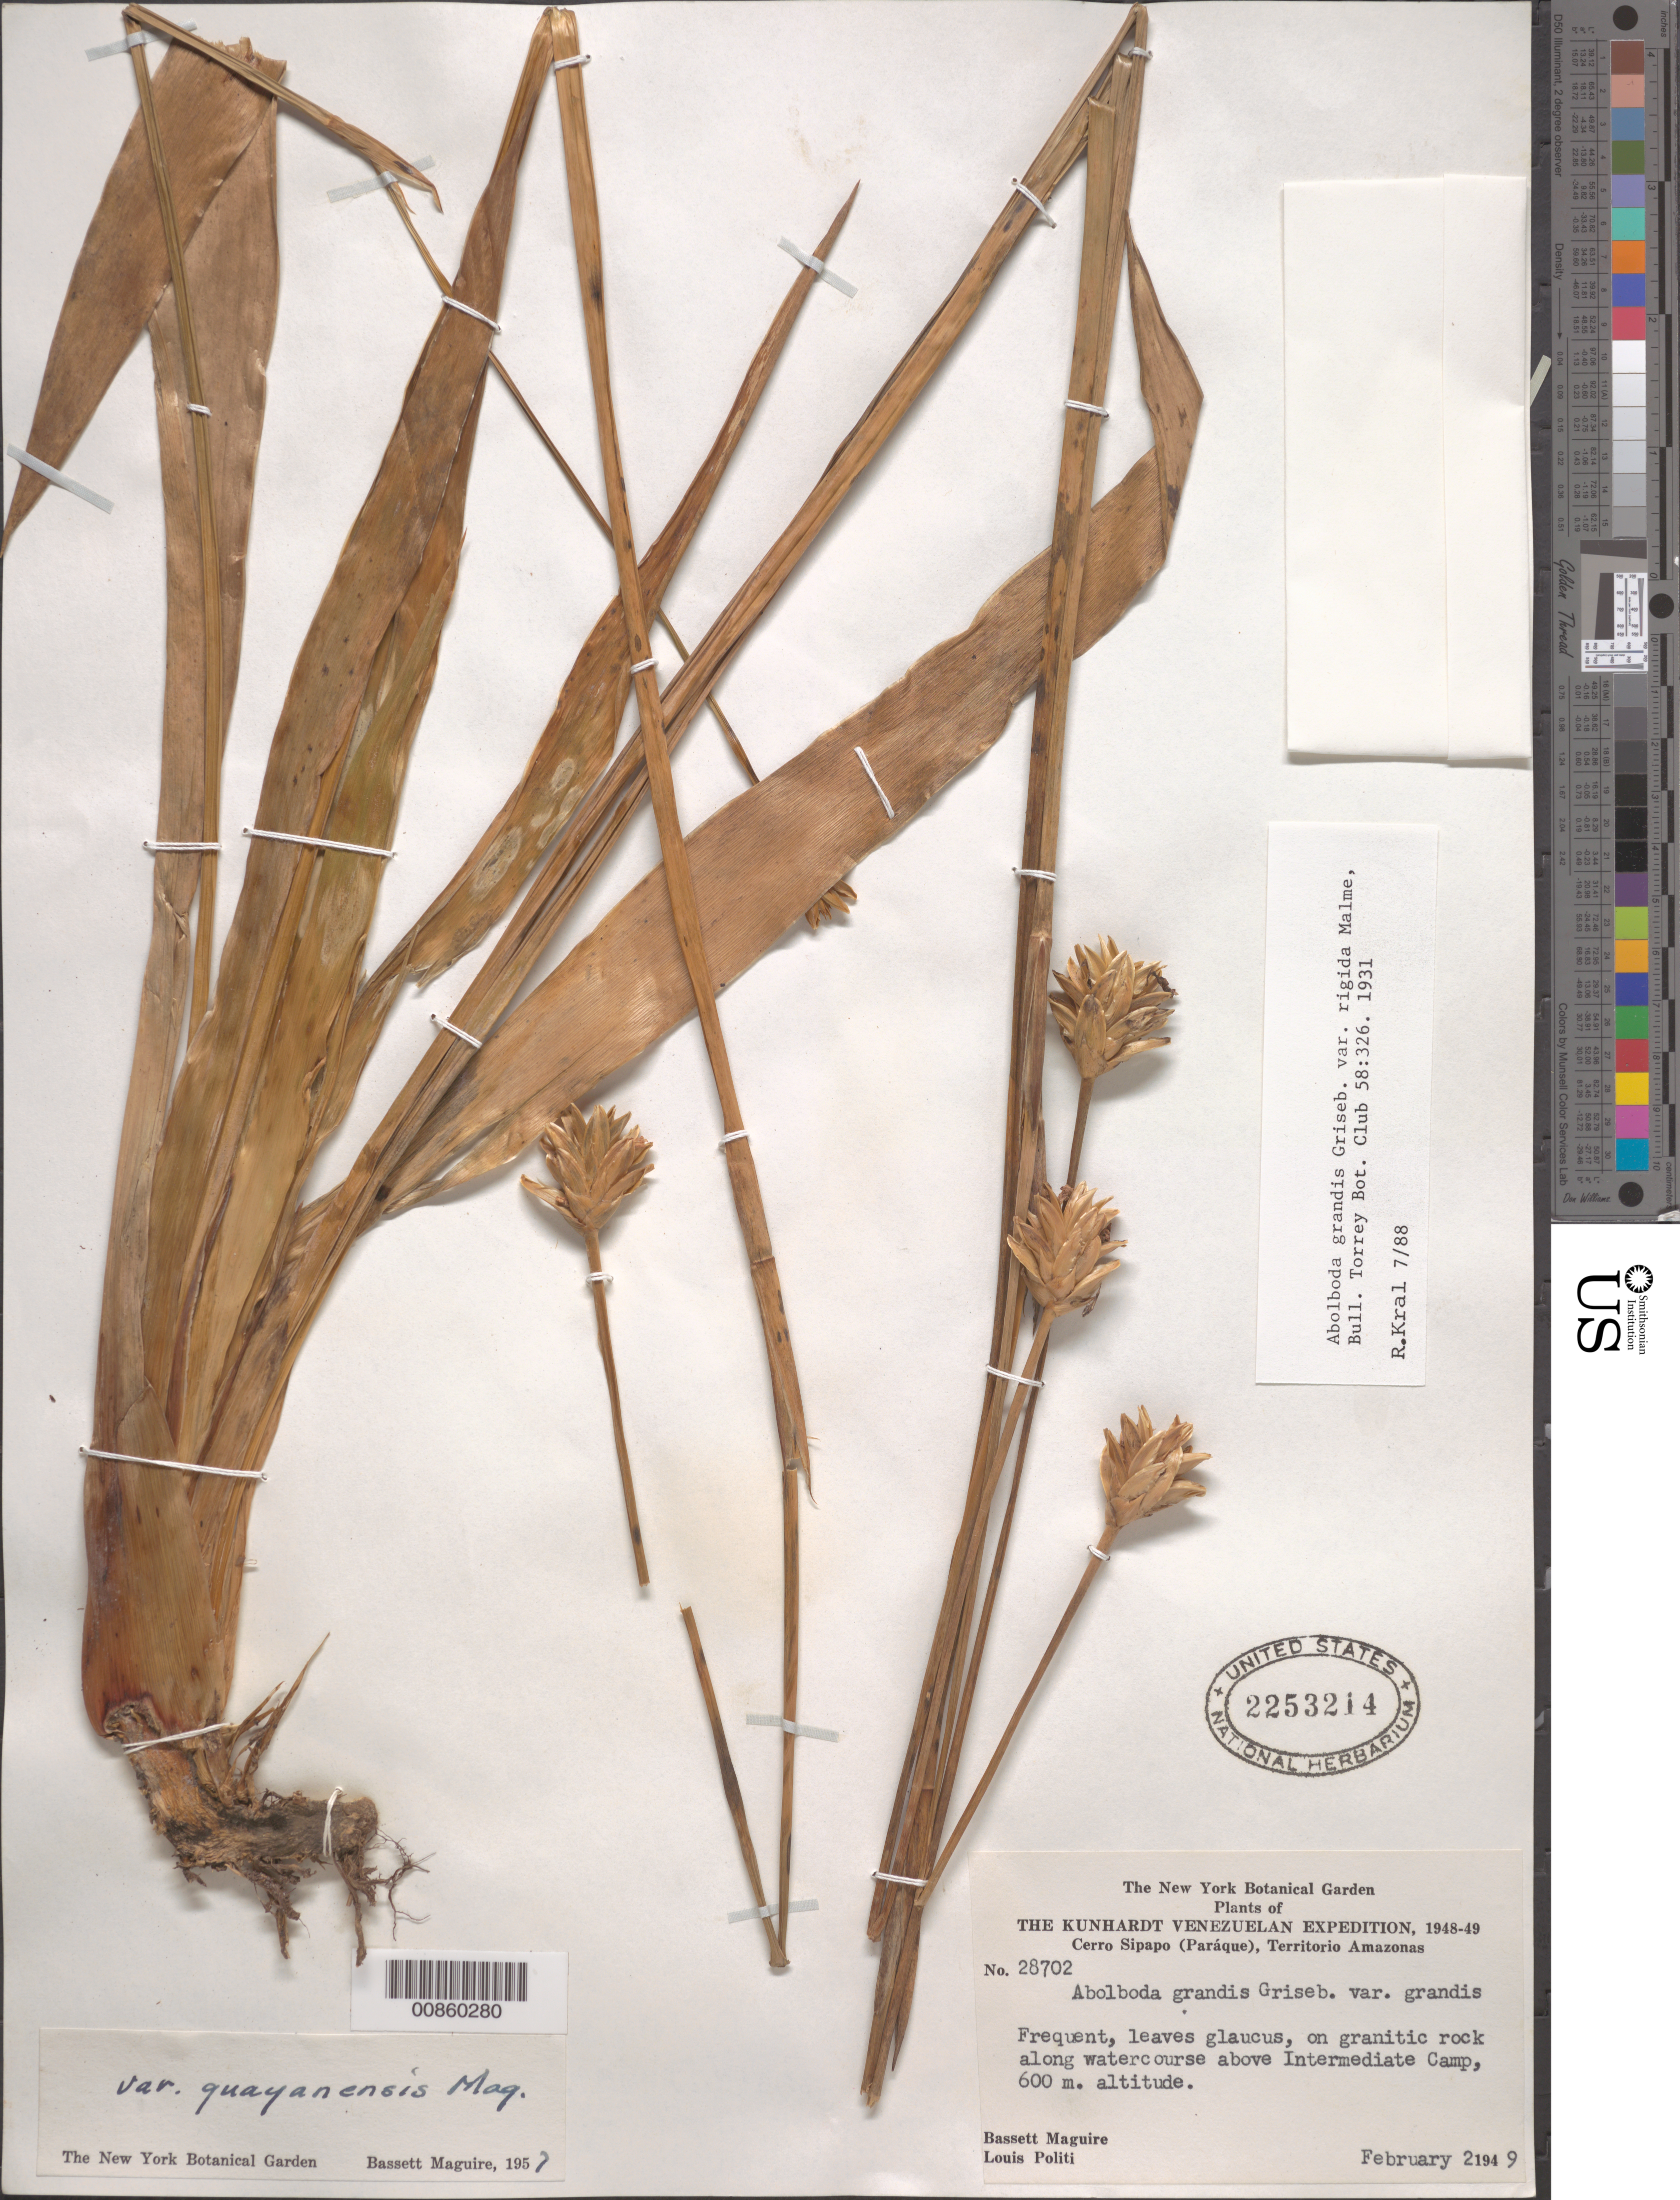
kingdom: Plantae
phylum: Tracheophyta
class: Liliopsida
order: Poales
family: Xyridaceae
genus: Abolboda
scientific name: Abolboda grandis var. rigida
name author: Malme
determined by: Kral, Robert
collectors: B. Maguire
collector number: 28702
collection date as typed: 2-Feb-49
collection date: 1949-02-02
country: Venezuela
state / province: Amazonas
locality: Cerro Sipapo (Paráque), above Intermediate Camp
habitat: Granitic rock along watercourse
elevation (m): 128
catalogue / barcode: US 2253214